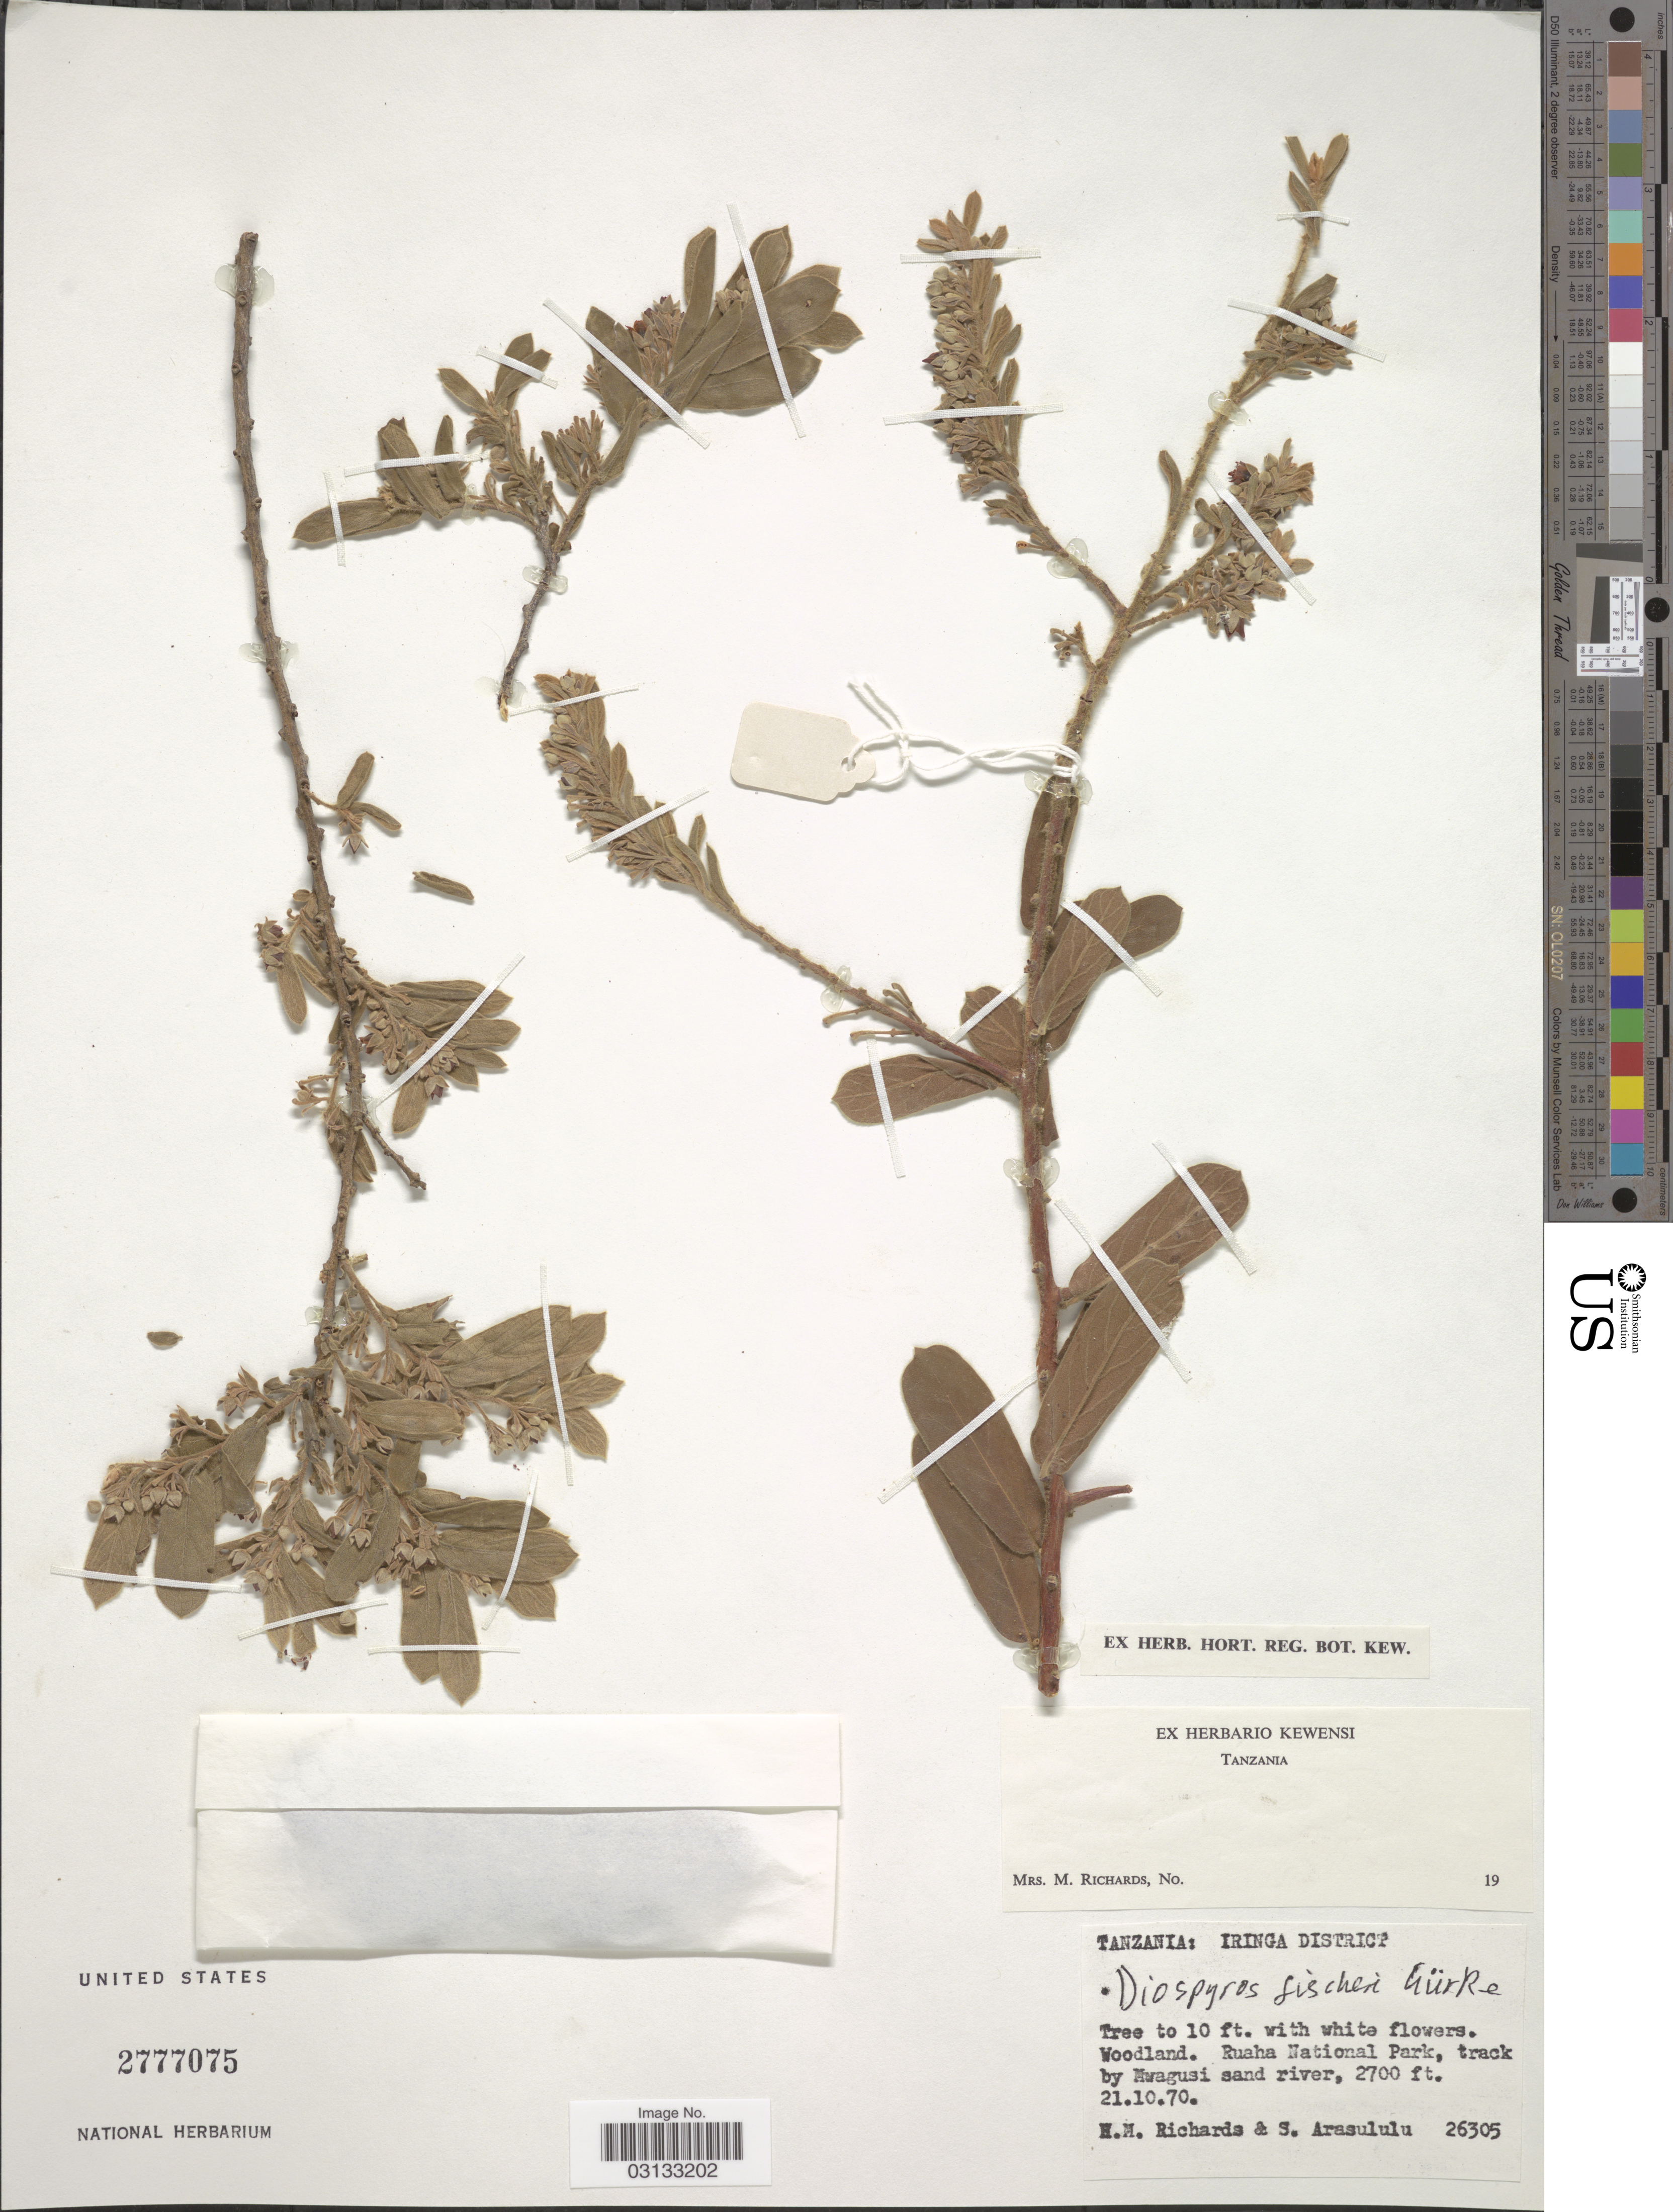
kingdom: Plantae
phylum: Tracheophyta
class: Magnoliopsida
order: Ericales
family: Ebenaceae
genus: Diospyros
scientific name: Diospyros fischeri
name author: Gürke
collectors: H. Richards & S. Arasululu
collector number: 26305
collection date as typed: Transcribed d/m/y: 21/10/70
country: Tanzania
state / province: Iringa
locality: Iringa District, Ruaha National Park, track by Mwagusi sand river.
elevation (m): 823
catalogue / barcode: US 2777075